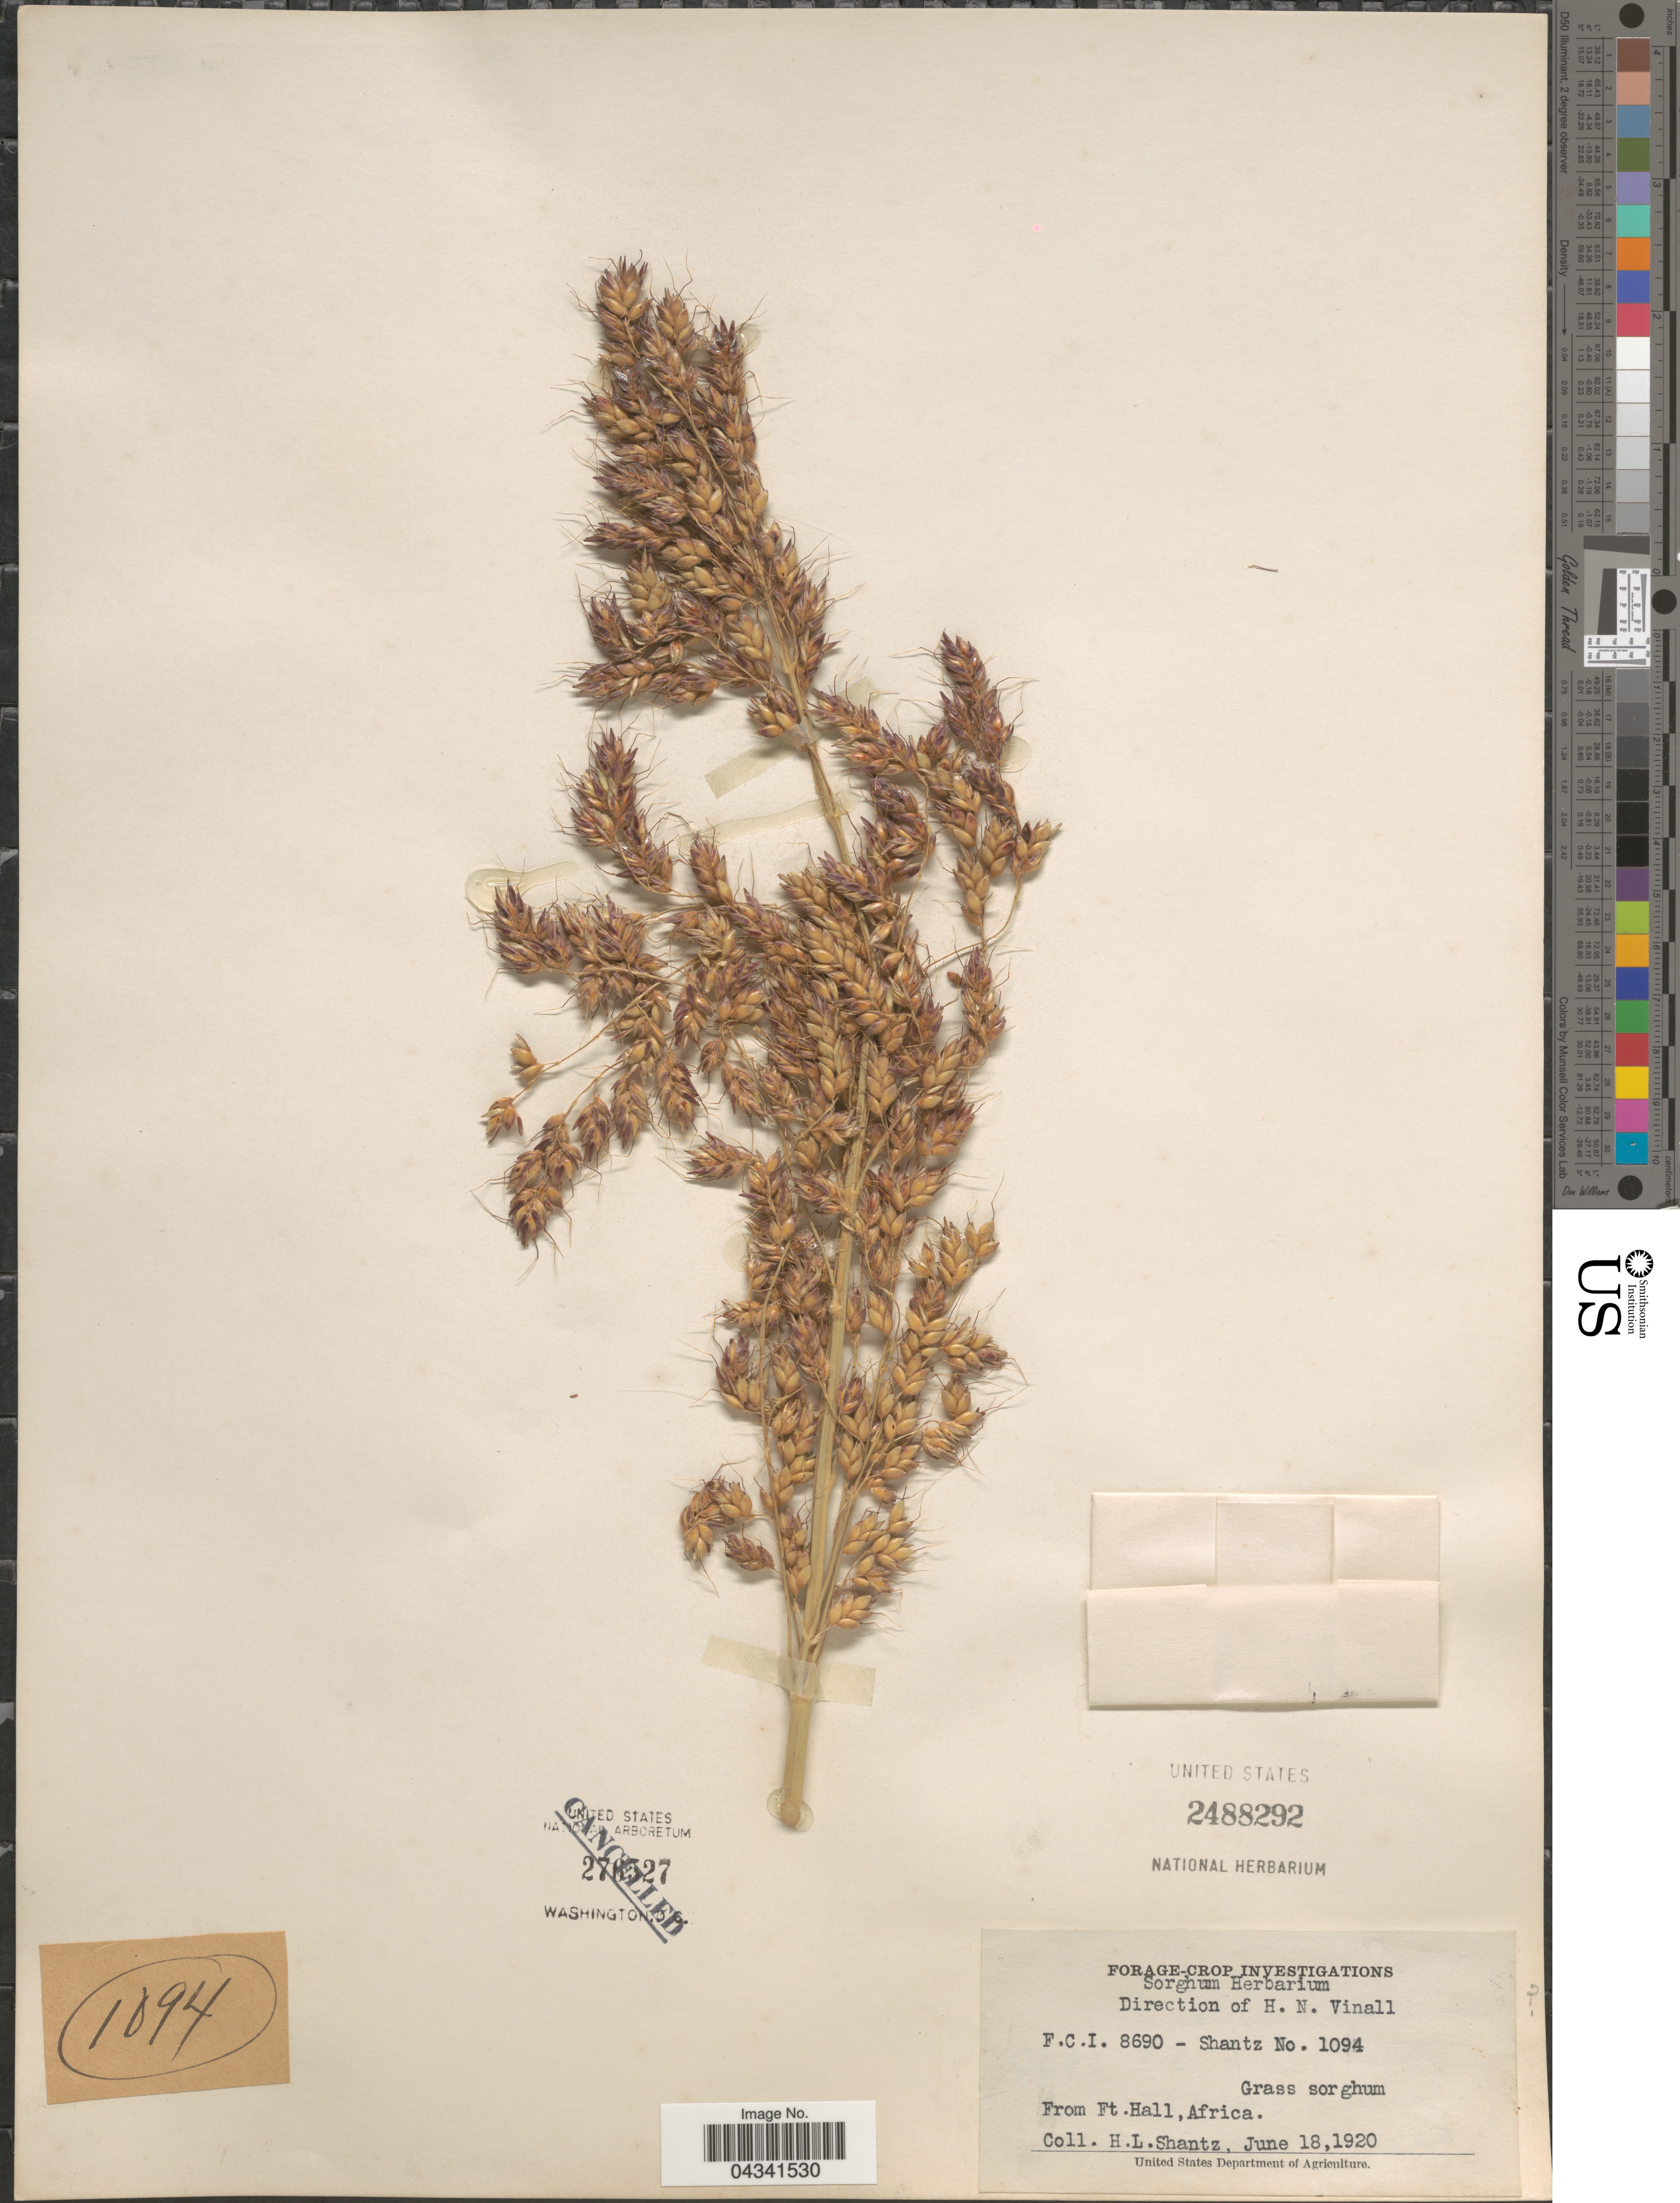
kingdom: Plantae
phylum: Tracheophyta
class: Liliopsida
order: Poales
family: Poaceae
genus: Sorghum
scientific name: Sorghum sp.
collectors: H. Shantz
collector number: F.C.I.8690/1094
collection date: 1920-06-18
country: Kenya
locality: From Ft. Hall, Africa.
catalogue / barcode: US 2488292